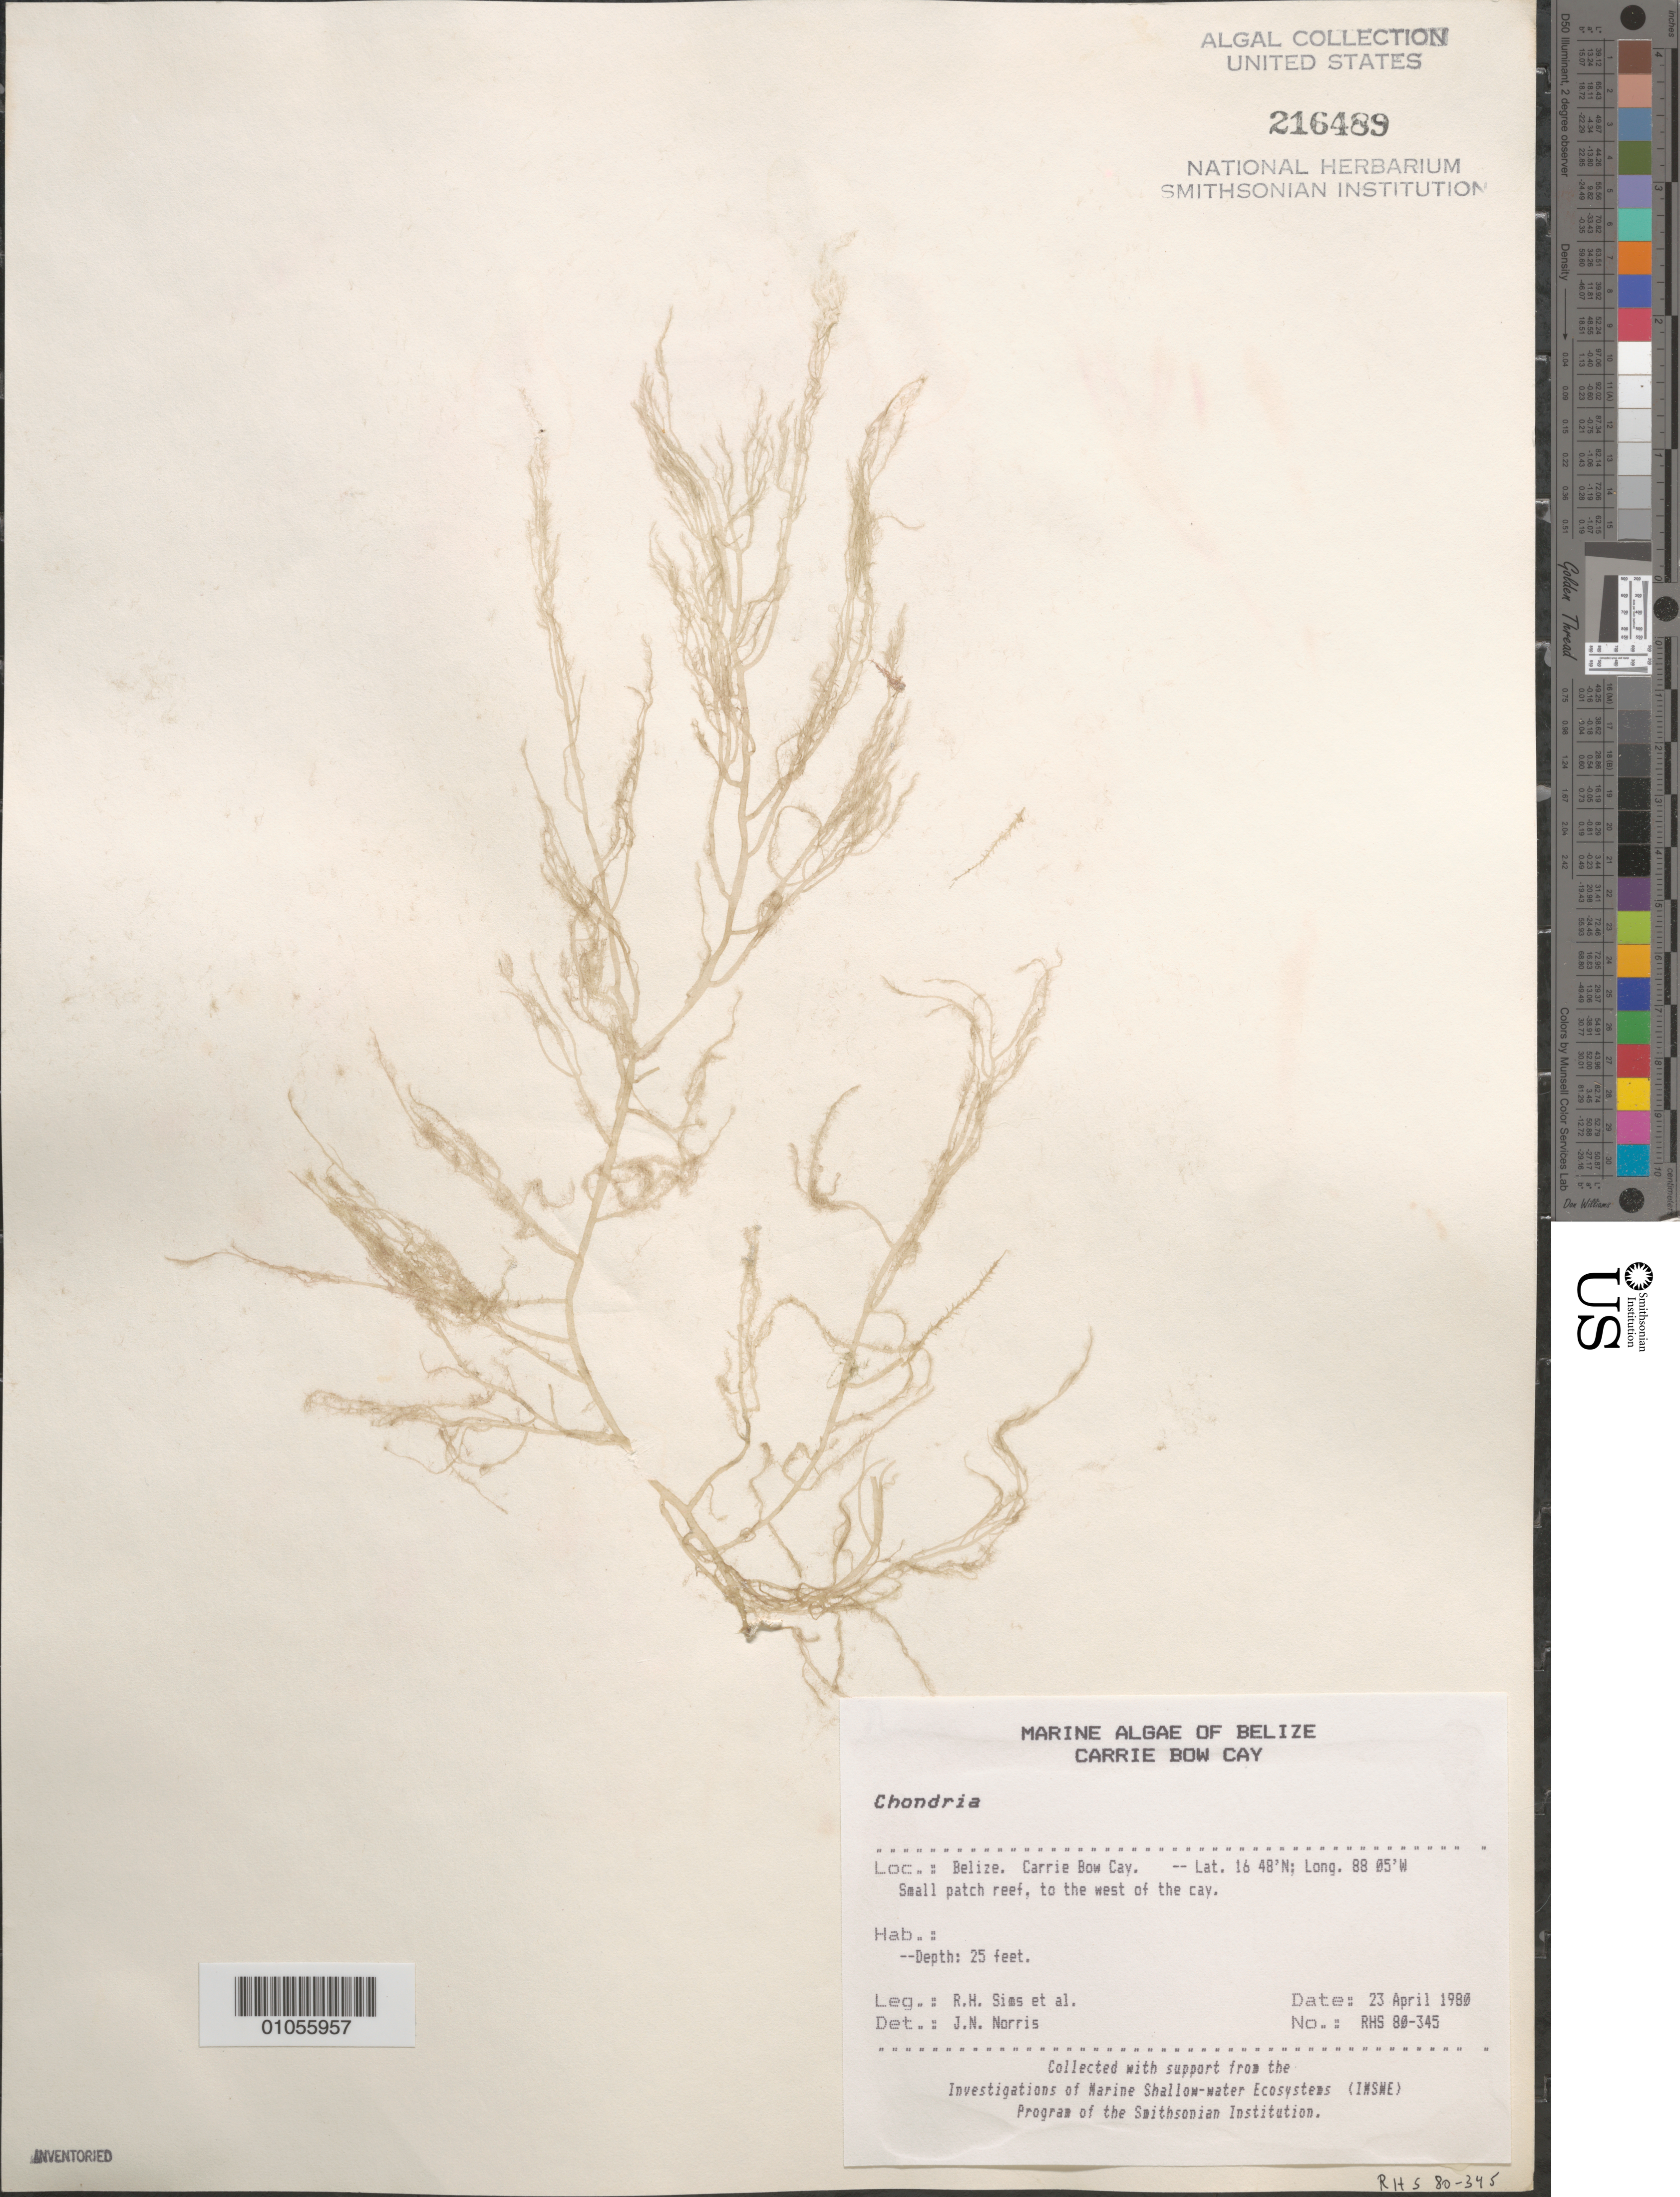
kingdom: Plantae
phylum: Rhodophyta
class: Florideophyceae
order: Ceramiales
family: Rhodomelaceae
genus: Chondria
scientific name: Chondria sp.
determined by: Norris, James N.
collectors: R. H. Sims & et al.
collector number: RHS 80-345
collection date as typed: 23 Apr 1980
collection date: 1980-04-23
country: Belize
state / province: Stann Creek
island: Carrie Bow Cay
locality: West of Carrie Bow Cay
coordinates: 16 48'N, 88 05'W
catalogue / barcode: US 216489